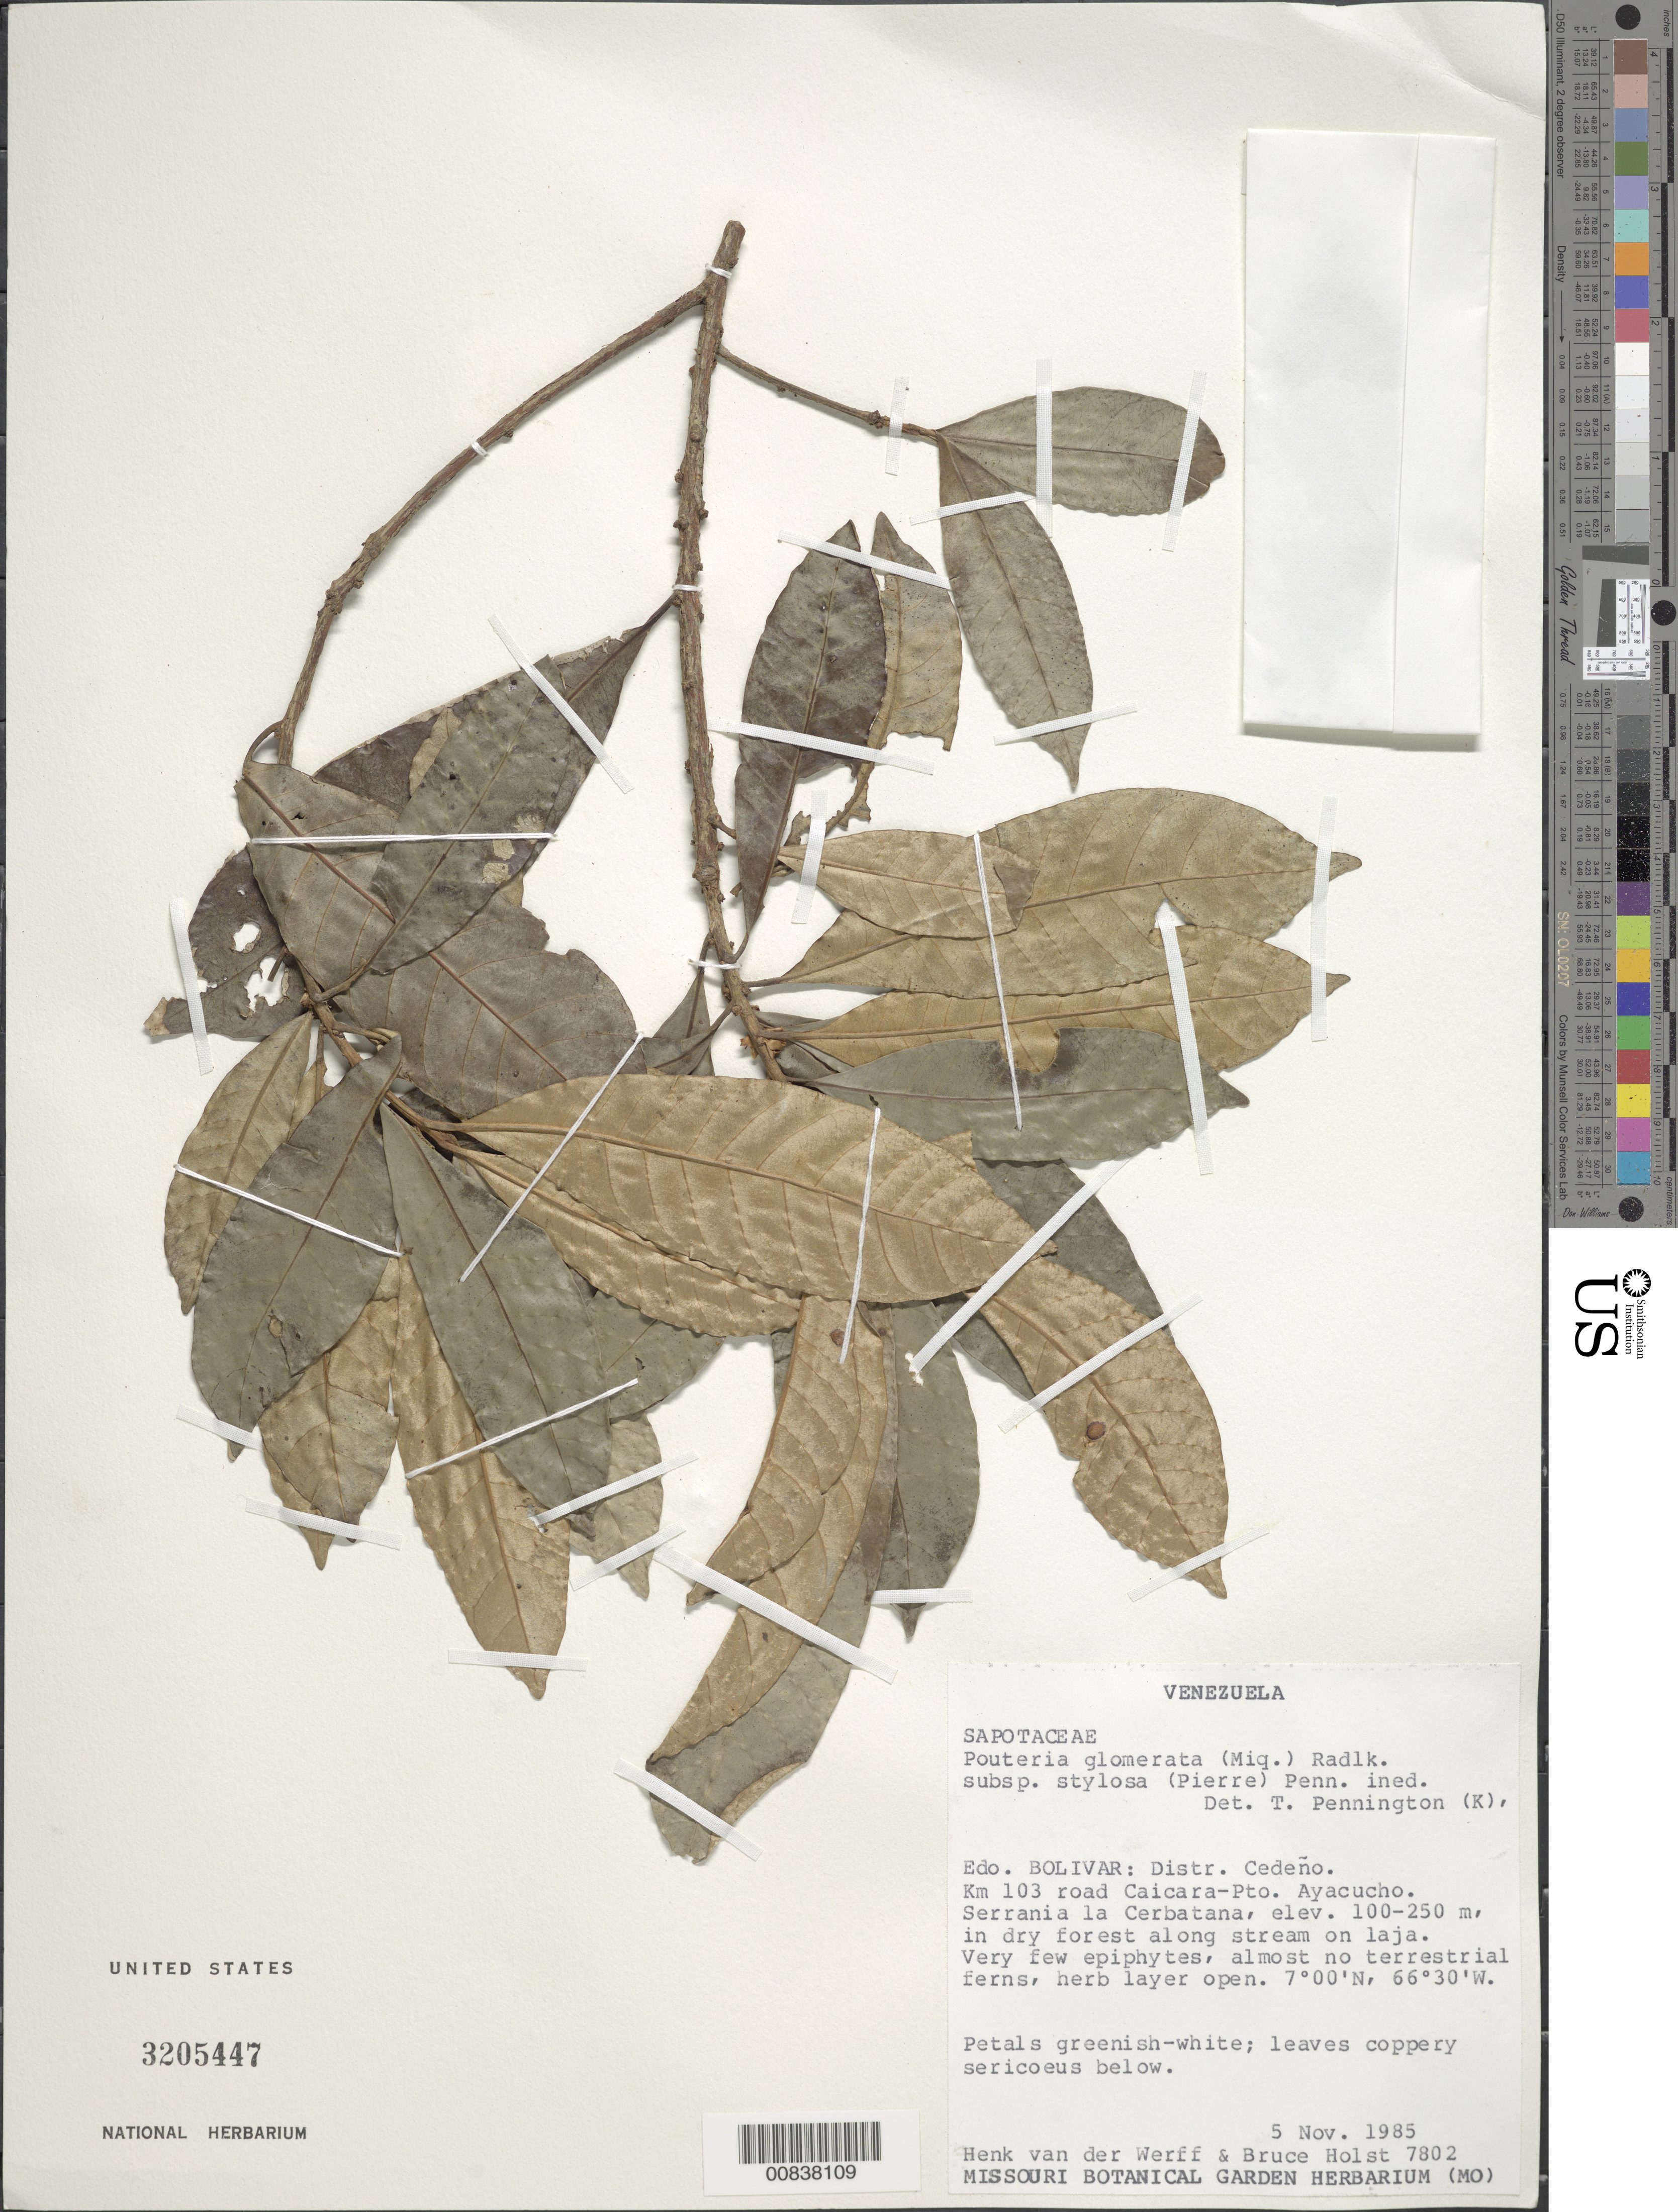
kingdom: Plantae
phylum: Tracheophyta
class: Magnoliopsida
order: Ericales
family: Sapotaceae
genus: Pouteria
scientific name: Pouteria glomerata subsp. stylosa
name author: (Miq.) Radlk.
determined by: Pennington, T. D., (K)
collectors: H. van der Werff & B. Holst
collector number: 7802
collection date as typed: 5-Nov-85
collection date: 1985-11-05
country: Venezuela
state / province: Bolívar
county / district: Cedeño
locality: Caicara del Orinoco - Puerto Ayacucho carretera, km 103, Serrania la Cerbatana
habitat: Dry forest along stream on laja, very few epiphytes, almost no terrestrial ferns, herb layer open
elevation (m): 100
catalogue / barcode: US 3205447